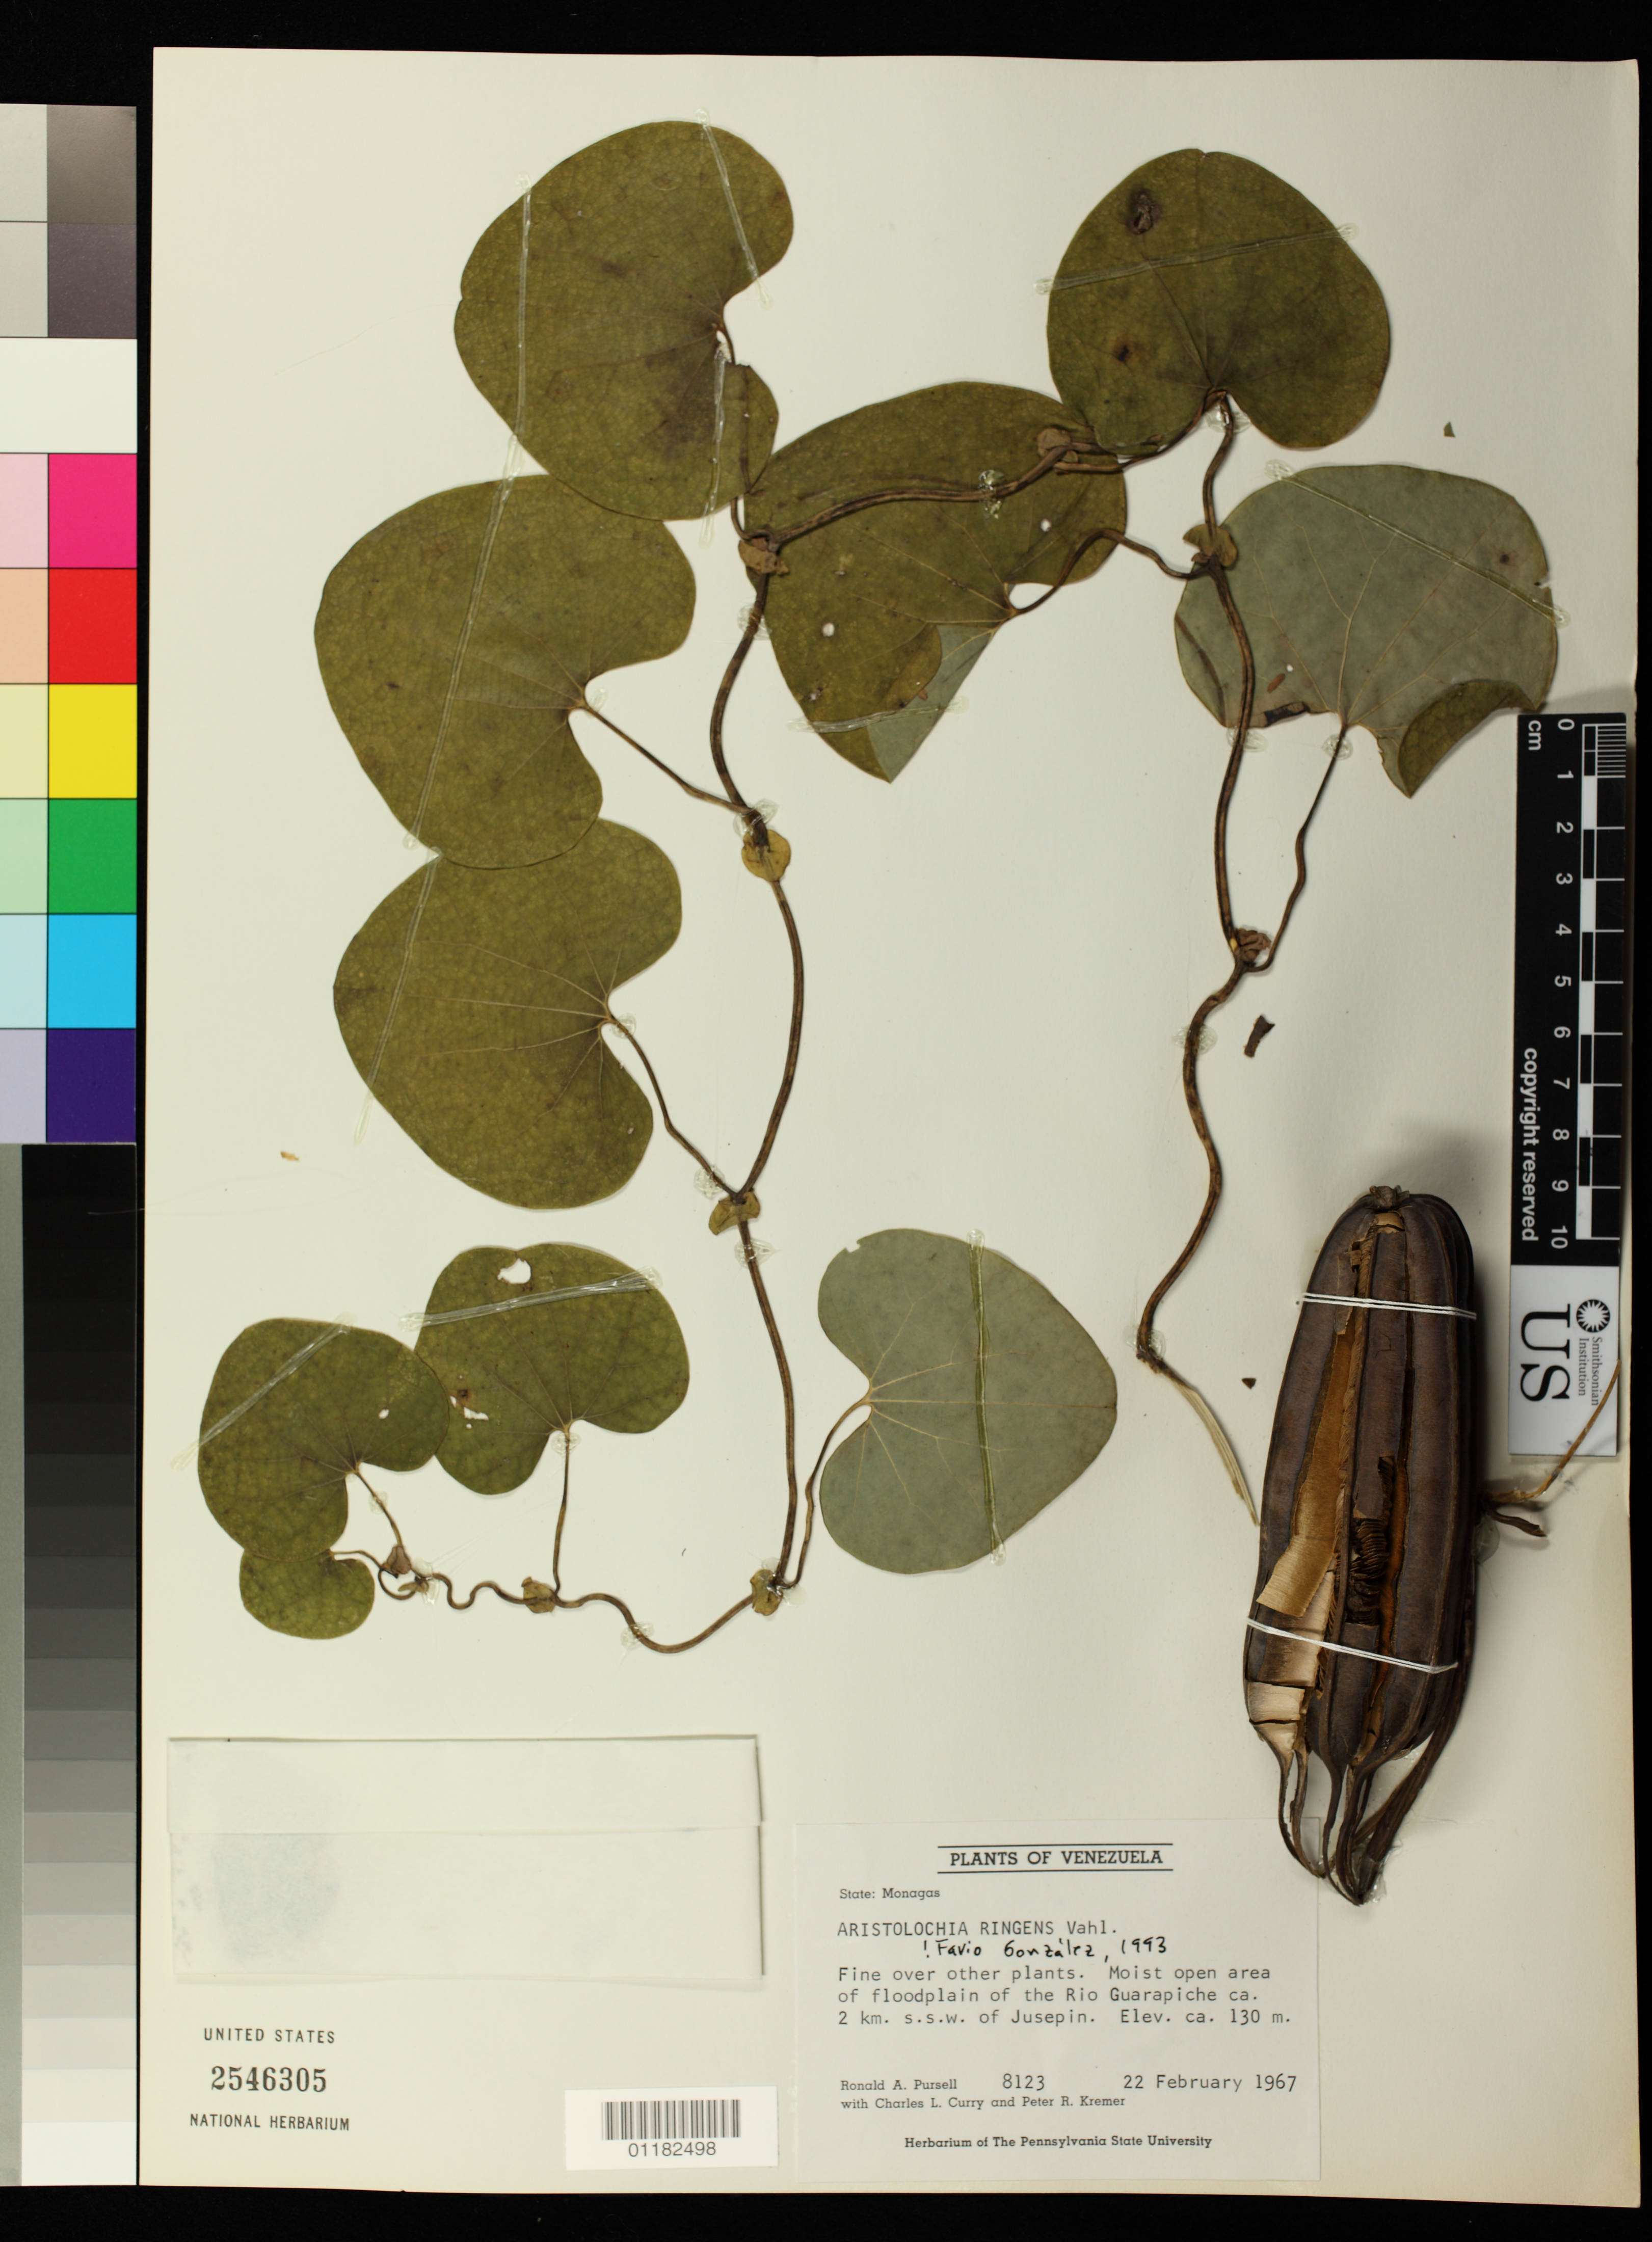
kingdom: Plantae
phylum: Tracheophyta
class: Magnoliopsida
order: Piperales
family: Aristolochiaceae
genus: Aristolochia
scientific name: Aristolochia ringens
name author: Vahl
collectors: R. A. Pursell, C. L. Curry & P. R. Kremer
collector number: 8123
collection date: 1967-02-22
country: Venezuela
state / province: Monagas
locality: Rio Guarapiche, ca. 2 km S.S.W. of Jusepin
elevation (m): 130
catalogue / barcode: US 2546305